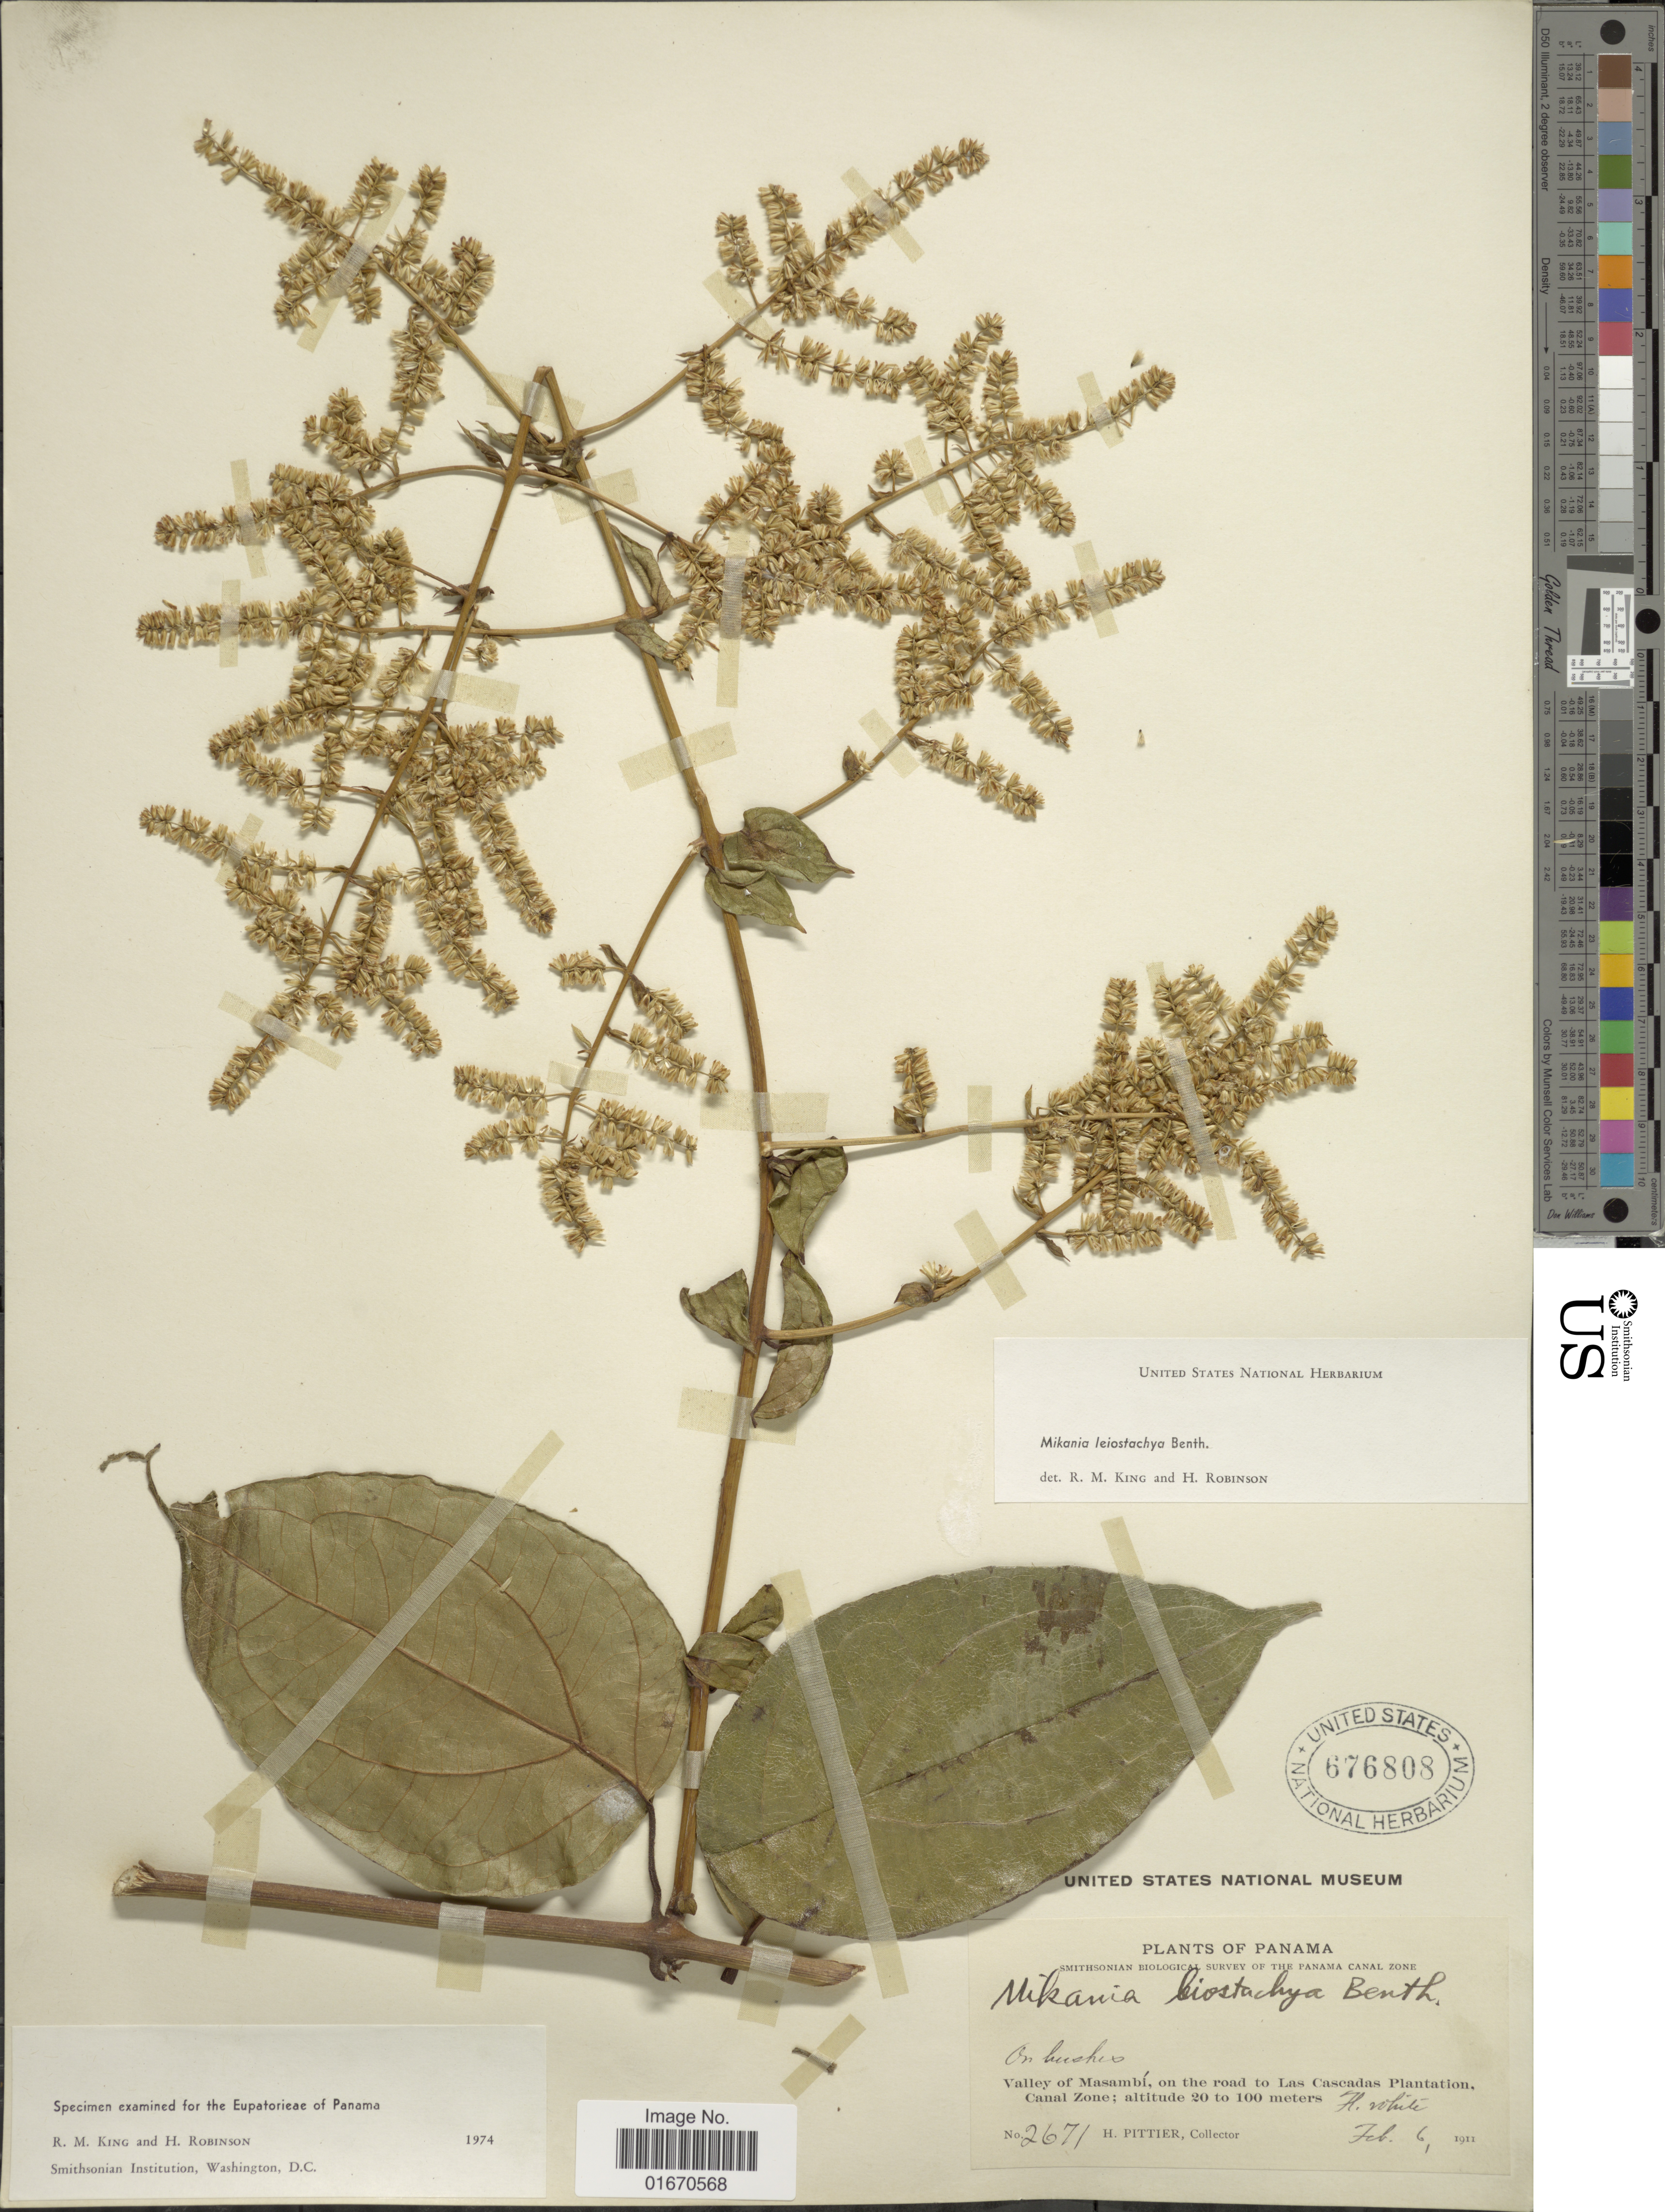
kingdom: Plantae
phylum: Tracheophyta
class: Magnoliopsida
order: Asterales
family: Asteraceae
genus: Mikania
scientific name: Mikania leiostachya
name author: Benth.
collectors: H. F. Pittier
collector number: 2671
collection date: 1911-02-06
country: Panama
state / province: Colón / Panamá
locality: Valley of Masambi, on the road to Las Cascadas Plantation, Canal Zone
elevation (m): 20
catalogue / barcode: US 676808